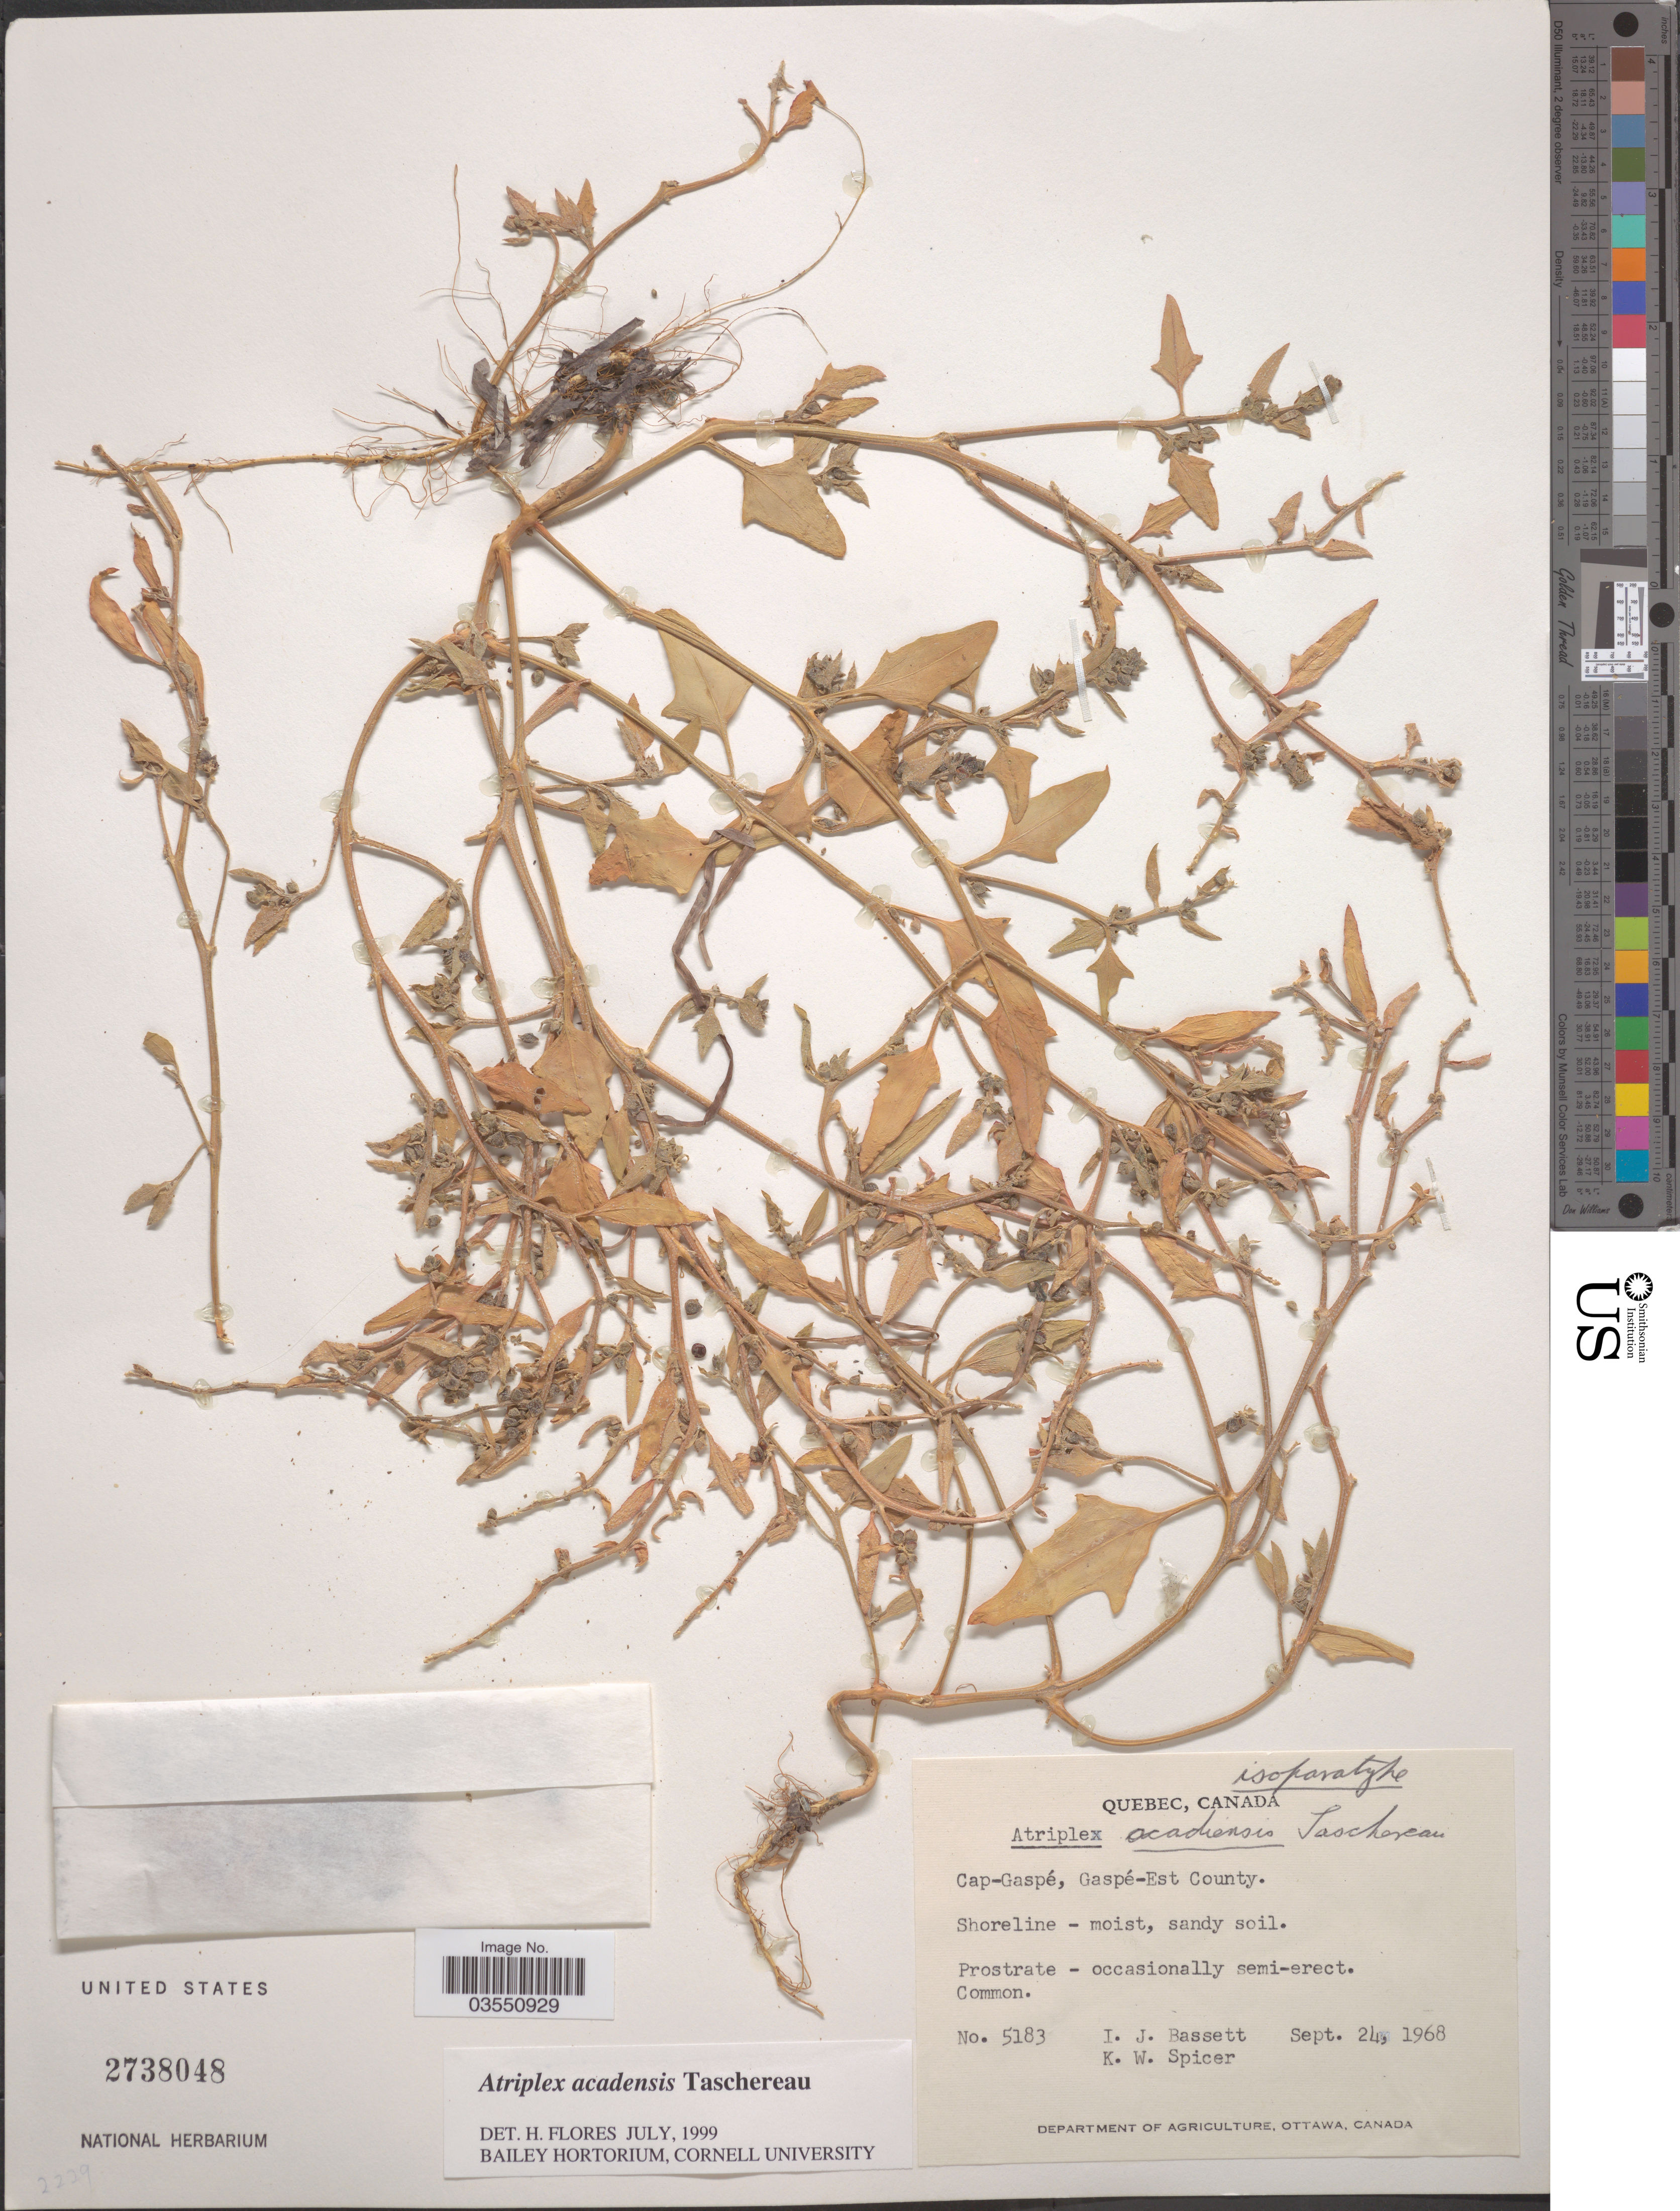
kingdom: Plantae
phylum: Tracheophyta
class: Magnoliopsida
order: Caryophyllales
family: Amaranthaceae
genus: Atriplex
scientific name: Atriplex acadiensis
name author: Tascher.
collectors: I. Bassett & K. Spicer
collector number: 5183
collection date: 1968-09-24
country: Canada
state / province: Quebec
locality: Cap-Gaspé, Gaspé-Est County. Shoreline.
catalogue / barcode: US 2738048